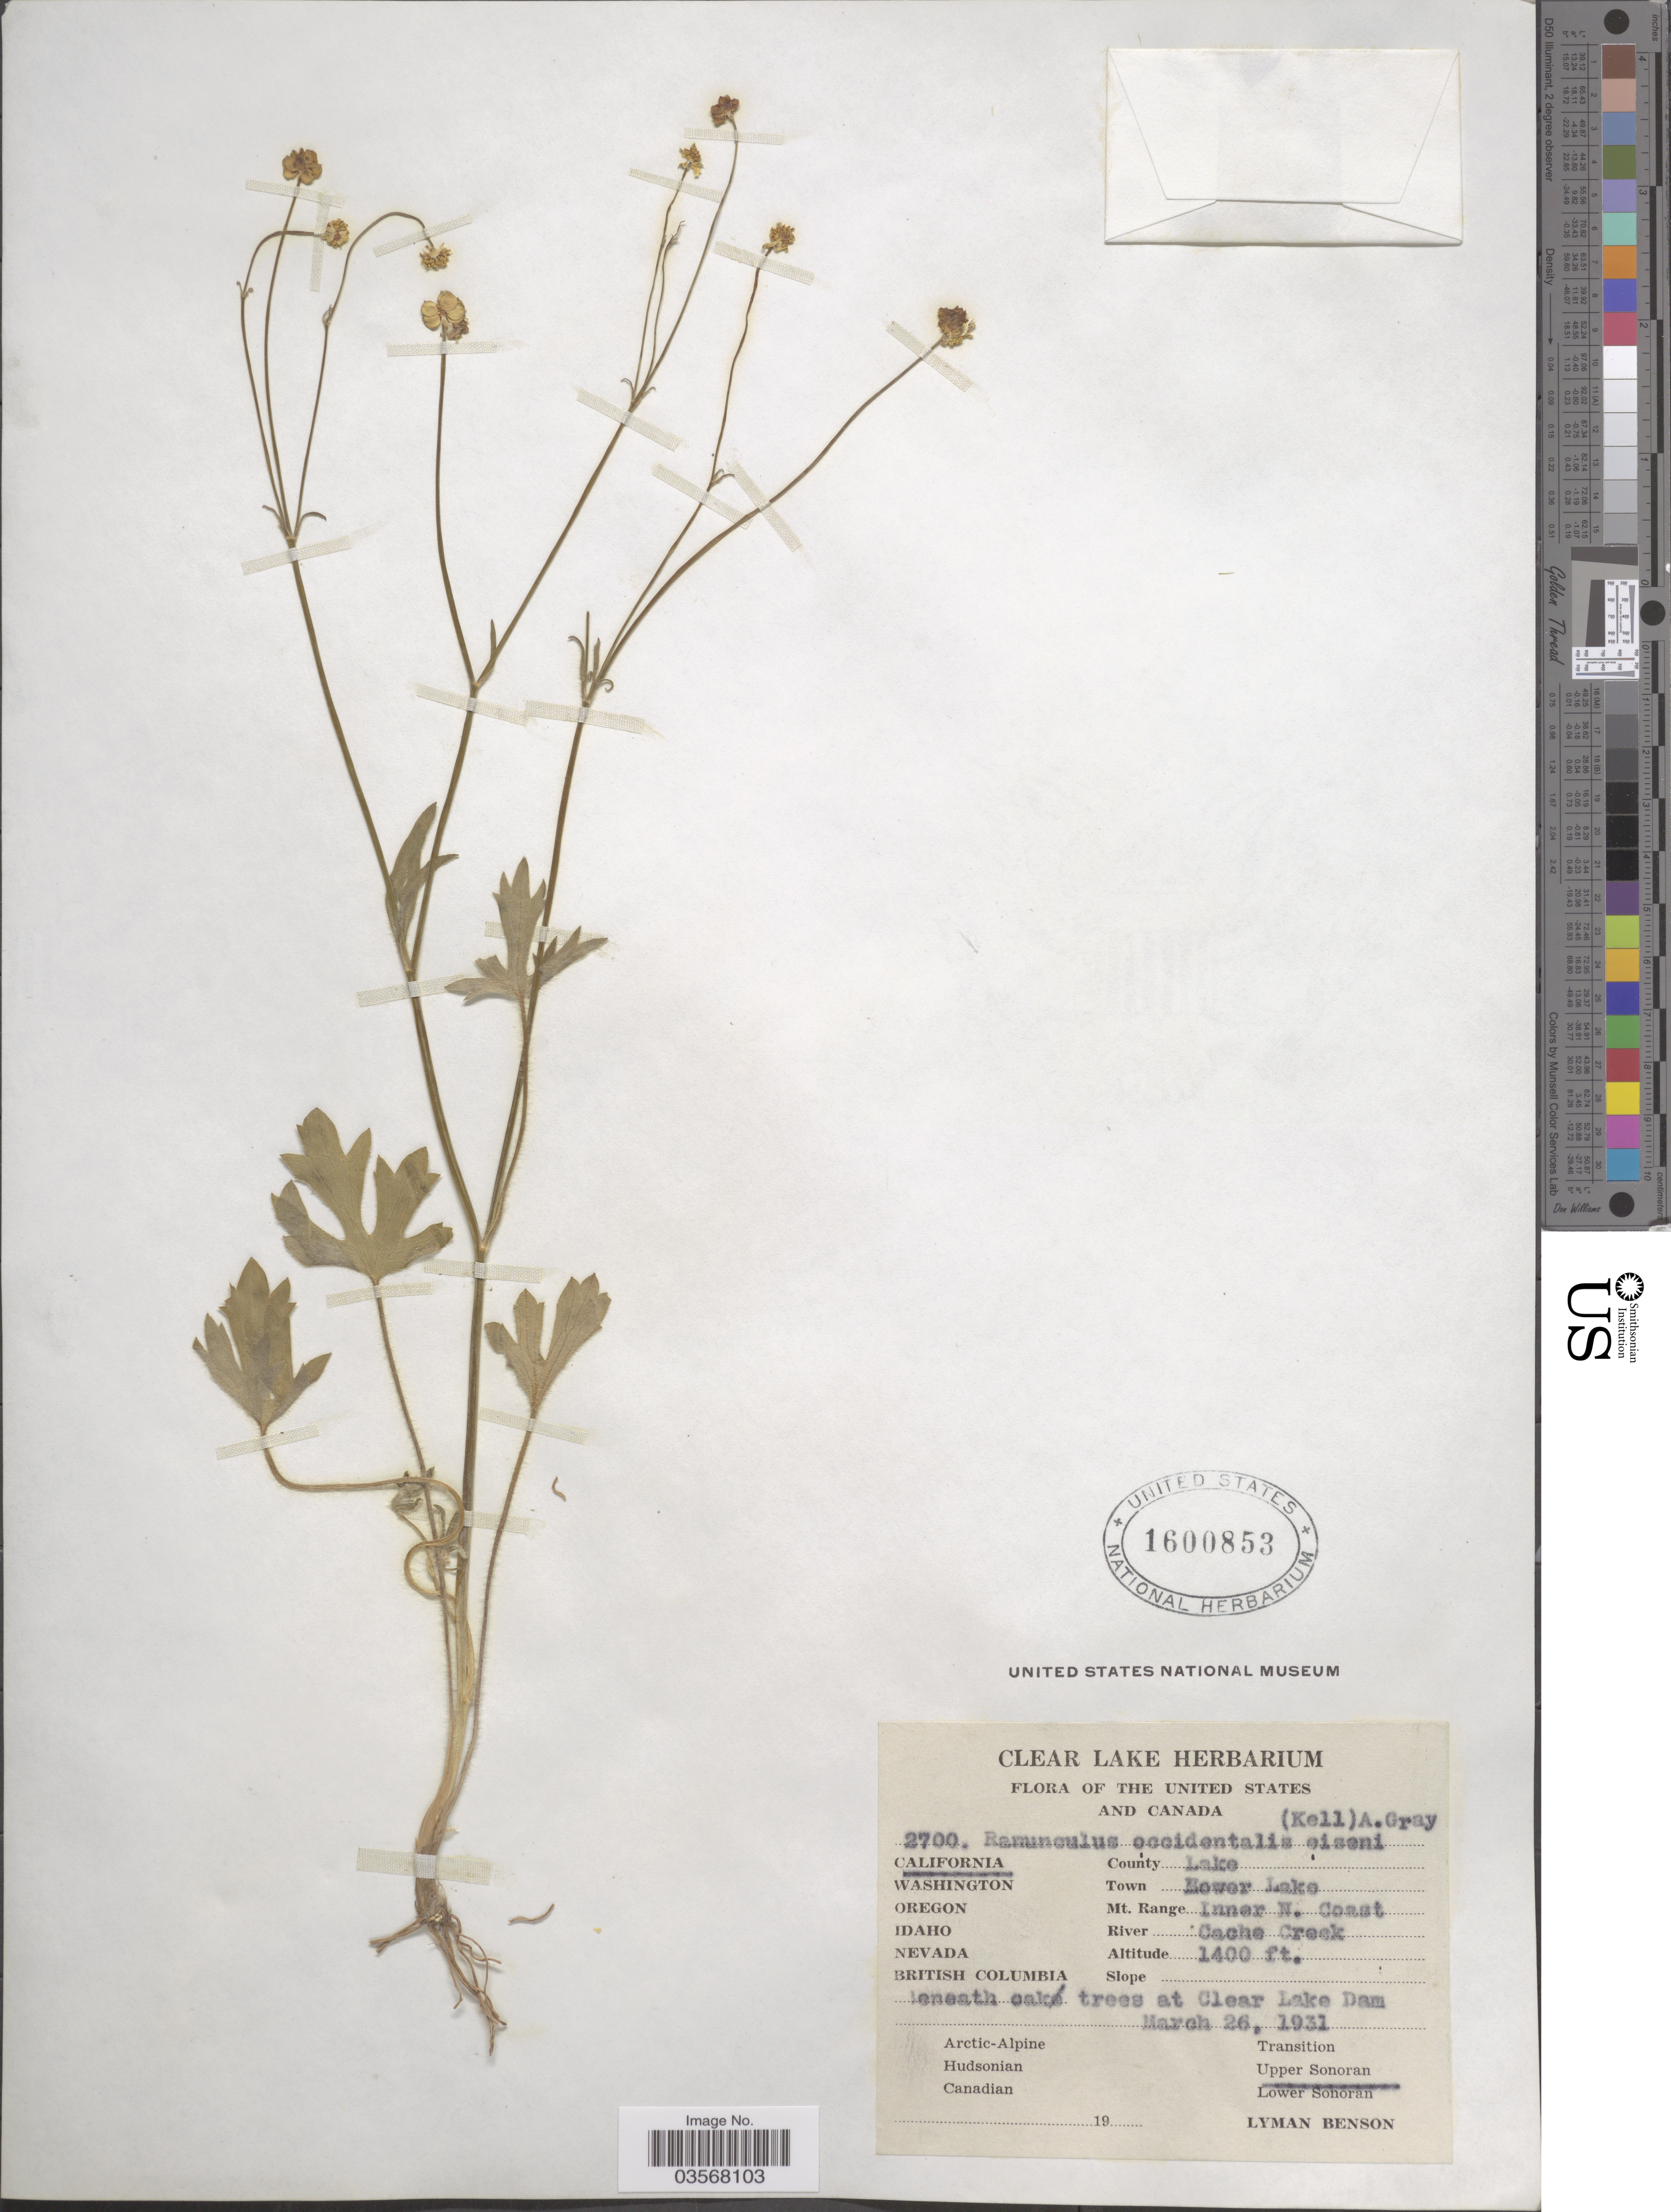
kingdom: Plantae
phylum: Tracheophyta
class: Magnoliopsida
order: Ranunculales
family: Ranunculaceae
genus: Ranunculus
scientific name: Ranunculus occidentalis var. eisenii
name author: Nutt.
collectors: L. D. Benson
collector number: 2700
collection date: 1931-03-26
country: United States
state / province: California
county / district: Lake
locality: County Lake. Town Lower Lake. Mt. Range Inner N. Coast. River Cache Creek. At Clear Lake Dam. Upper Sonoran.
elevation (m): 427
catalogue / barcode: US 1600853